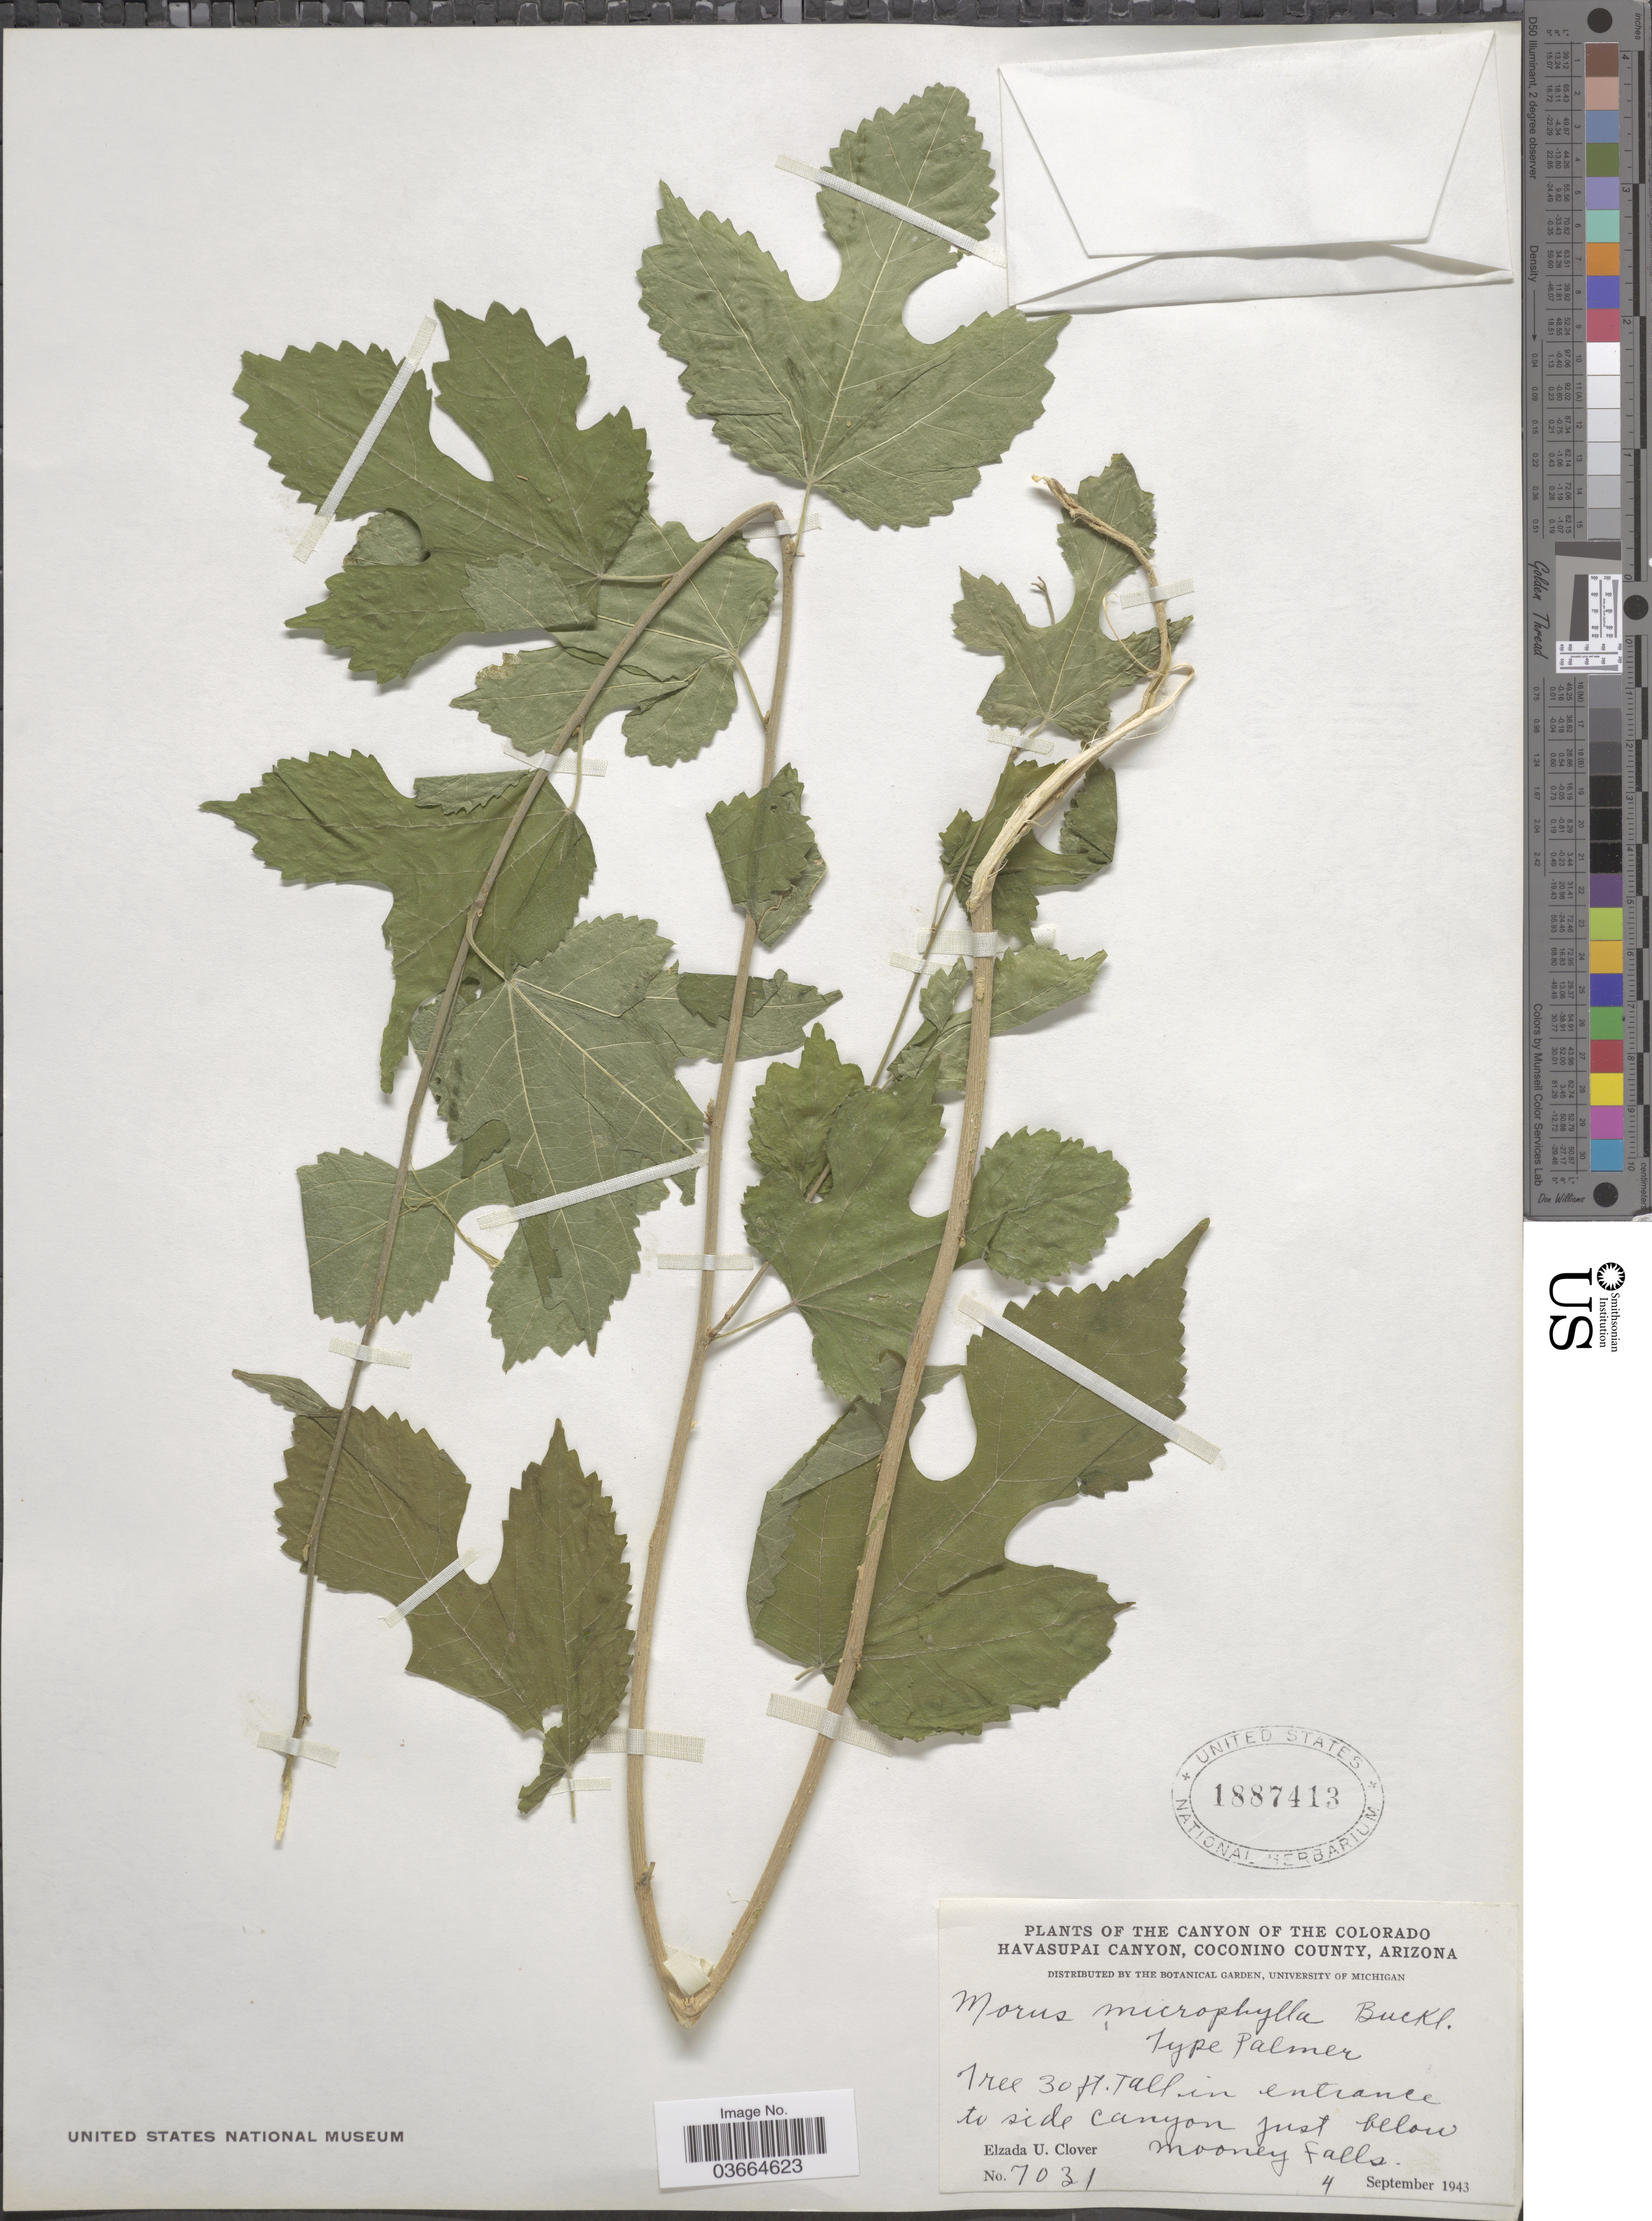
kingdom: Plantae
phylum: Tracheophyta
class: Magnoliopsida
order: Rosales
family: Moraceae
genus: Morus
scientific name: Morus microphylla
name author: Buckley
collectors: E. U. Clover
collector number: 7031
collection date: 1943-09-04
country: United States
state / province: Arizona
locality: The Canyon of the Colorado Havasupai Canyon, Coconino County. Entrance to side Canyon just below Mooney Falls.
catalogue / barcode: US 1887413